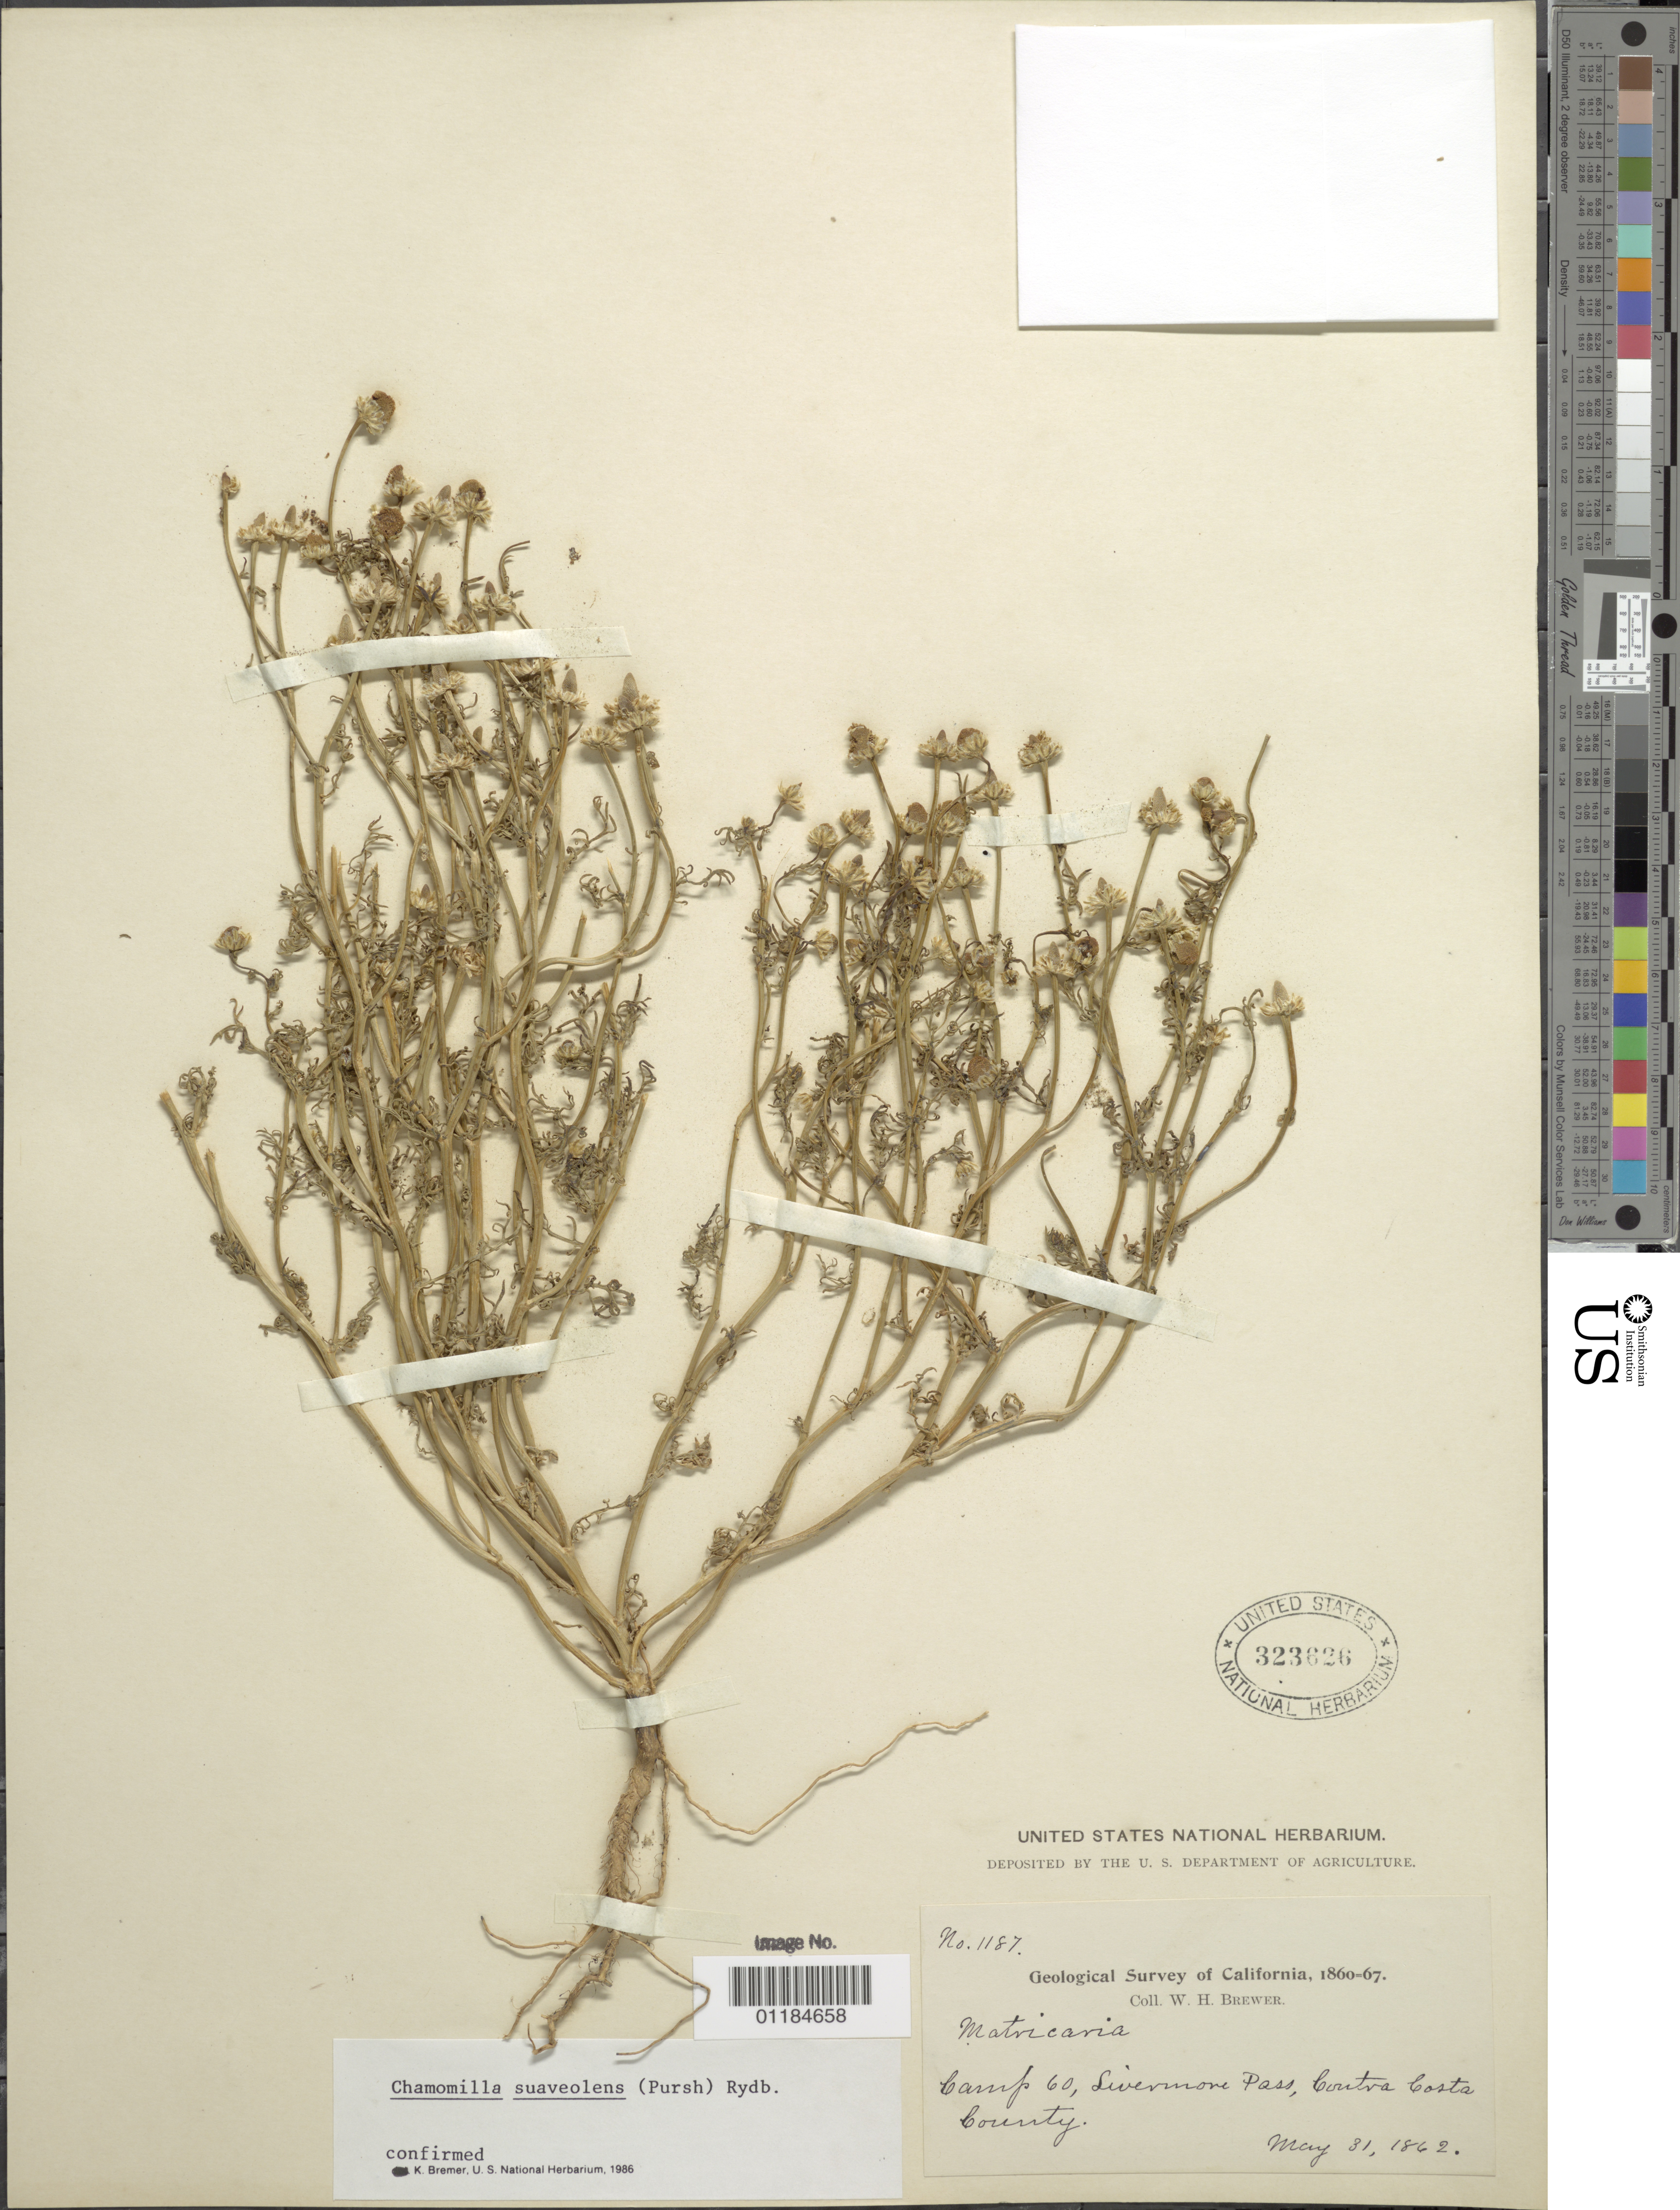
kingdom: Plantae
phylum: Tracheophyta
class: Magnoliopsida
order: Asterales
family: Asteraceae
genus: Matricaria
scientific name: Matricaria matricarioides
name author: (Less.) Porter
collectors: W. H. Brewer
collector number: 1187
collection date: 1862-05-31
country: United States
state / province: California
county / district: Contra Costa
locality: Camp 60, Livermore Pass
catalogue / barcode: US 323626